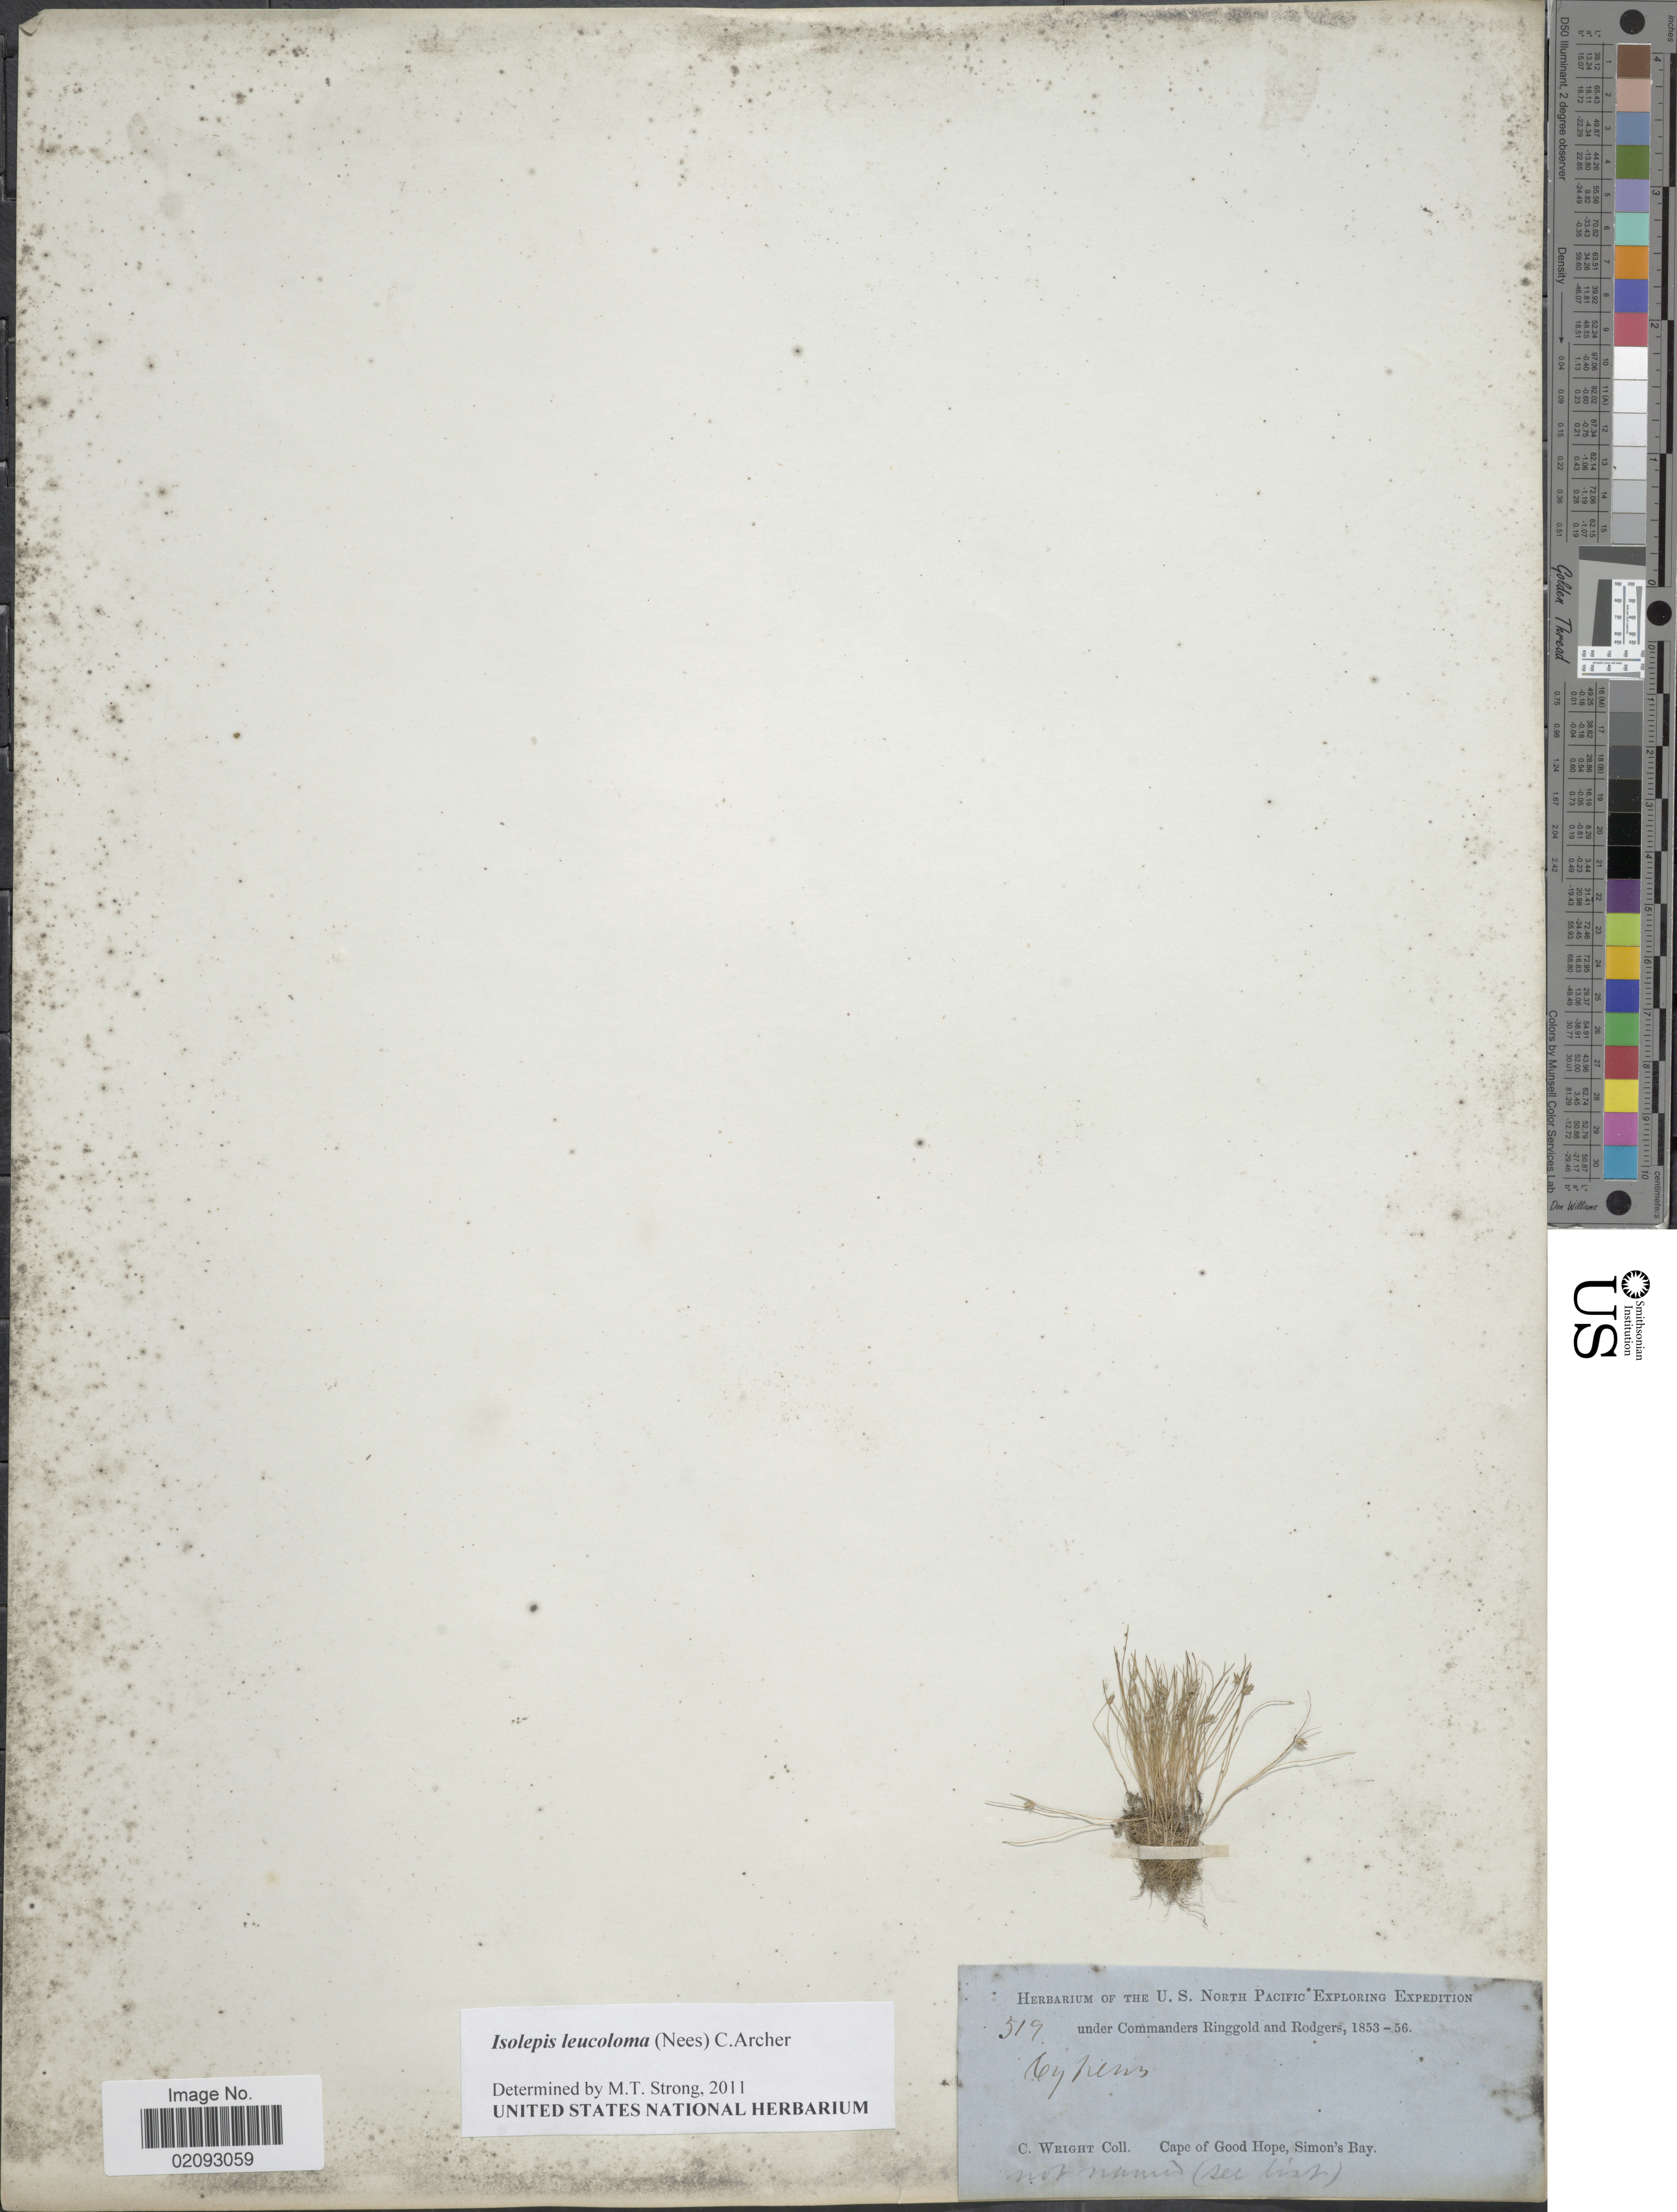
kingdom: Plantae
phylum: Tracheophyta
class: Liliopsida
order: Poales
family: Cyperaceae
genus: Ficinia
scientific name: Ficinia leucoloma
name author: (Nees) Muasya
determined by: Strong, Mark T., (BOT), Smithsonian Institution - National Museum of Natural History (UNITED STATES)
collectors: C. Wright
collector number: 519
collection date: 1853/1856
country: South Africa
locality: Cape of Good Hope, Simon's Bay